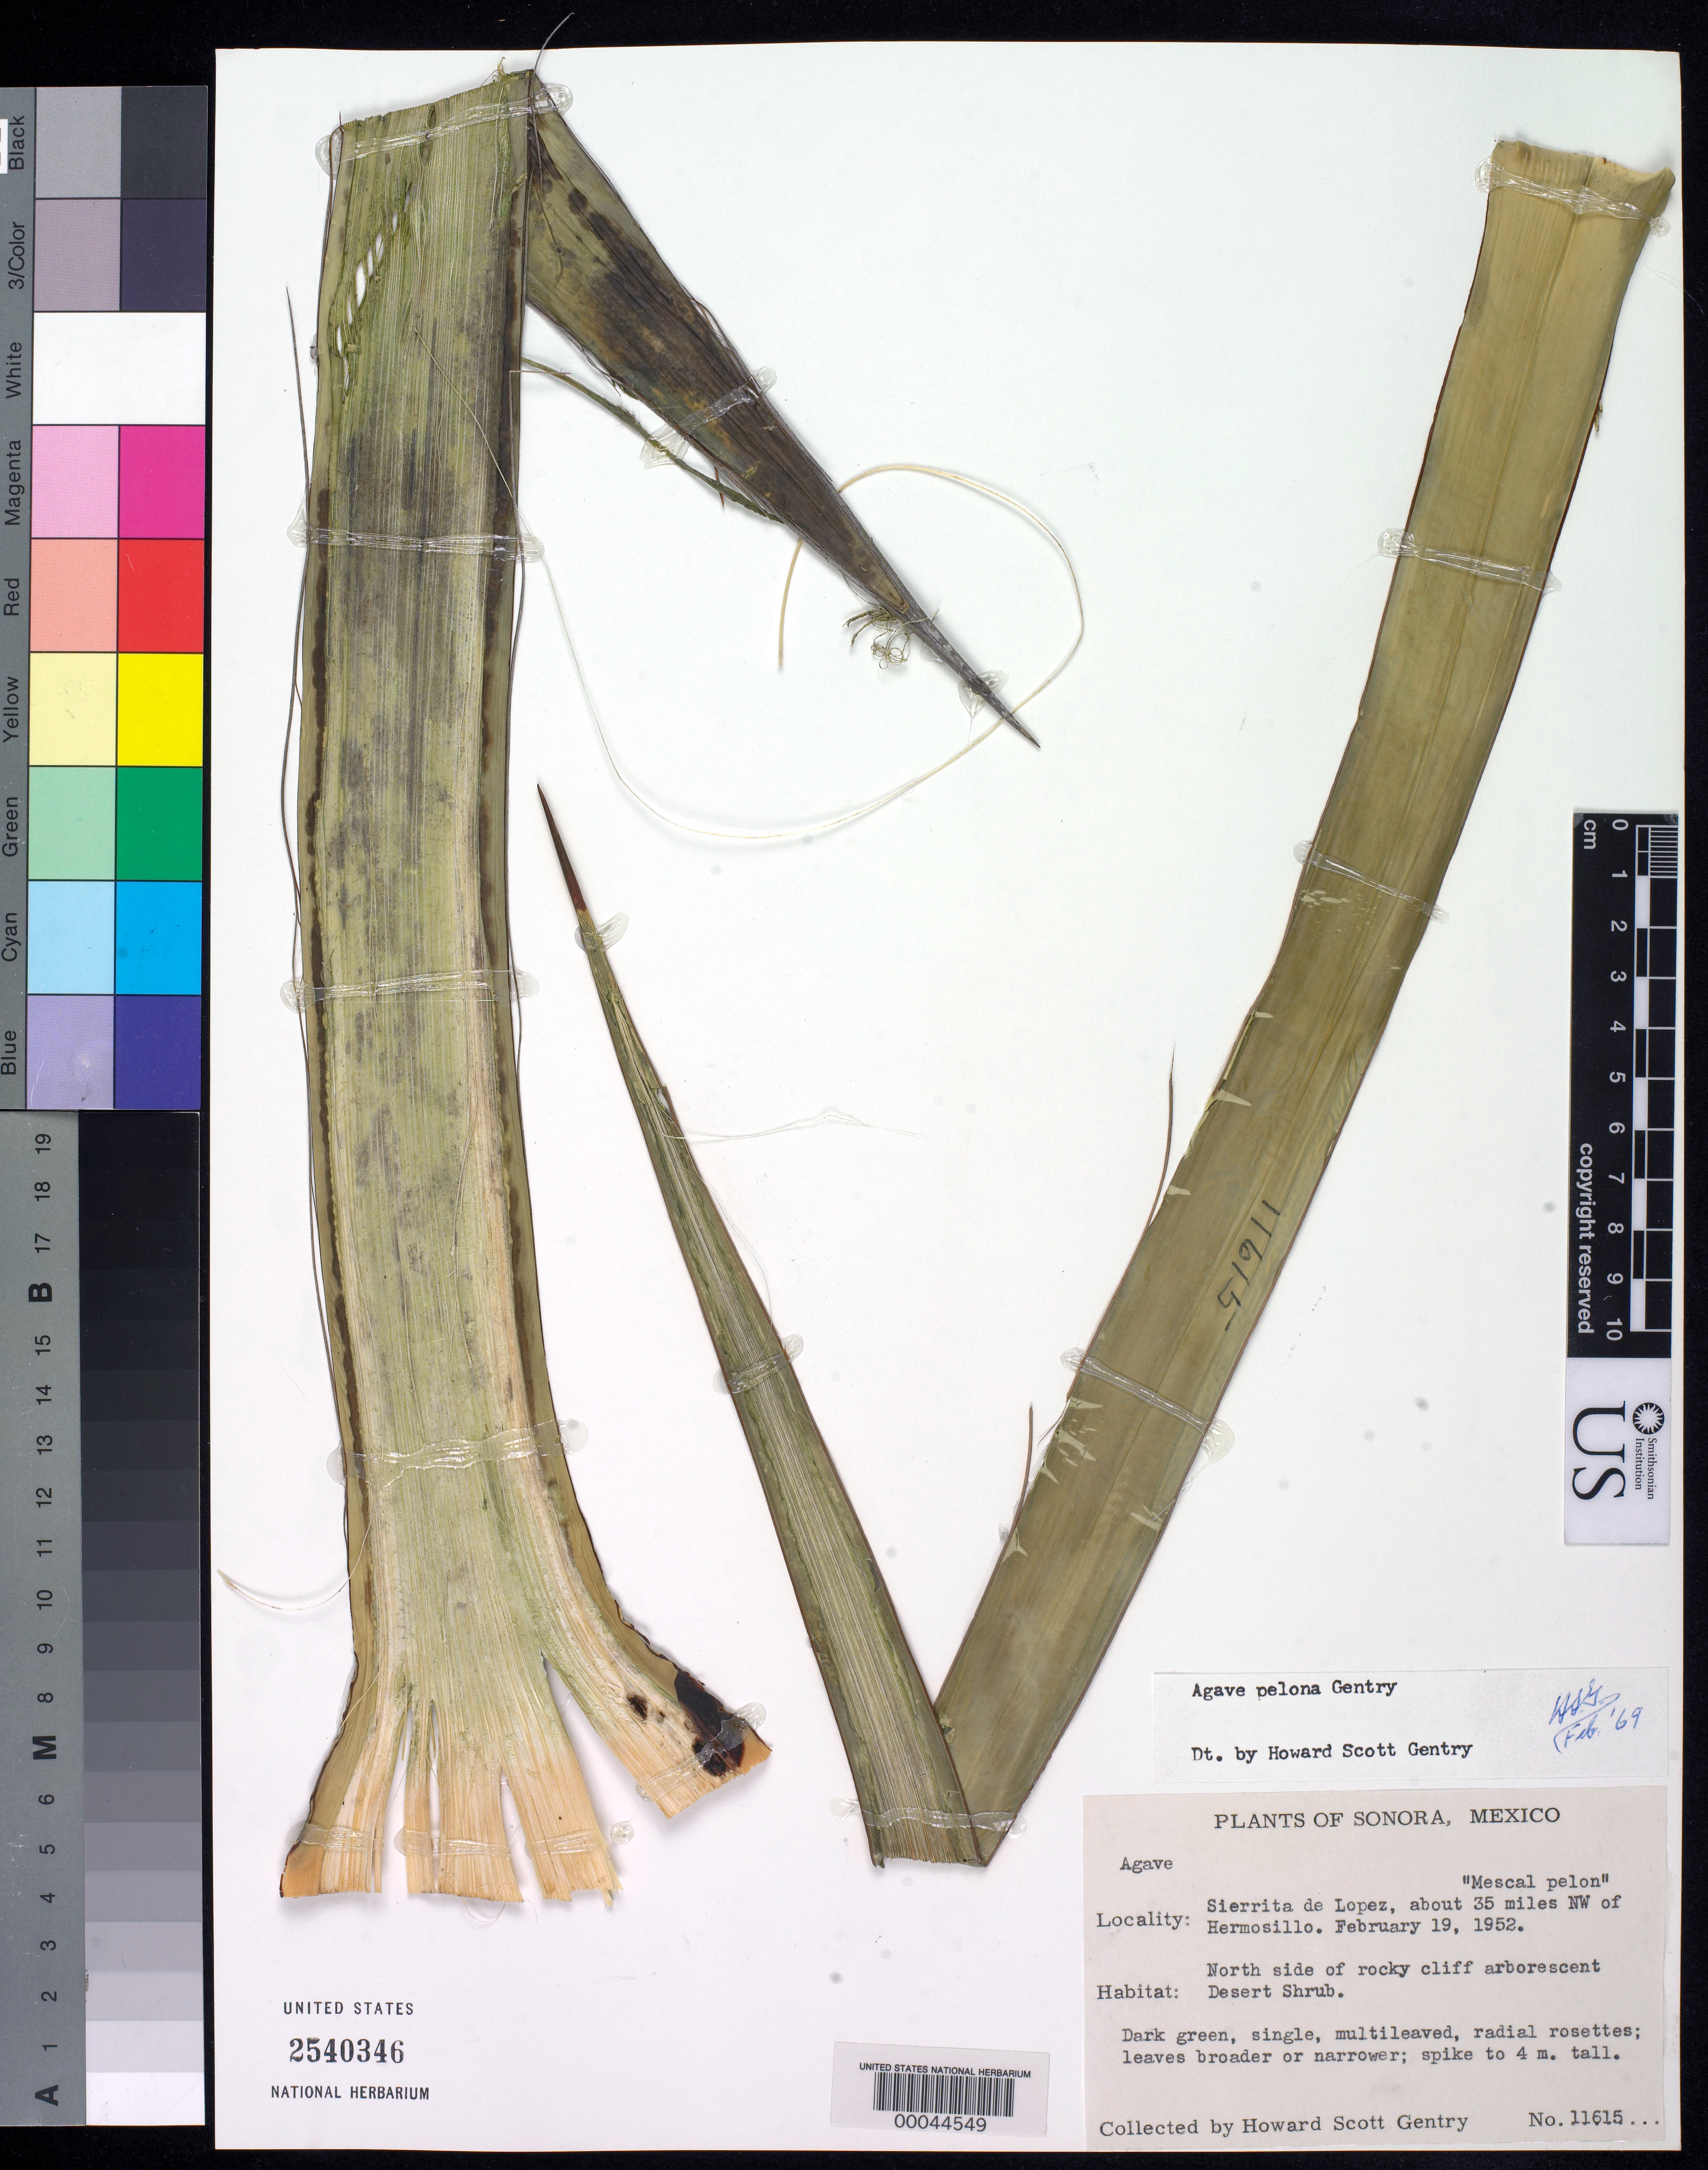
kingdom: Plantae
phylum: Tracheophyta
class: Liliopsida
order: Asparagales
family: Asparagaceae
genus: Agave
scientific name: Agave pelona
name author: Gentry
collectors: H. S. Gentry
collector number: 11615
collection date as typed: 19 Feb 1952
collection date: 1952-02-19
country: Mexico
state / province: Sonora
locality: Sierrita de lopez, about 35 mi NW of Hermosillo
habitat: N side of rocky cliff arborescent desert shrub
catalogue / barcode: US 2540346